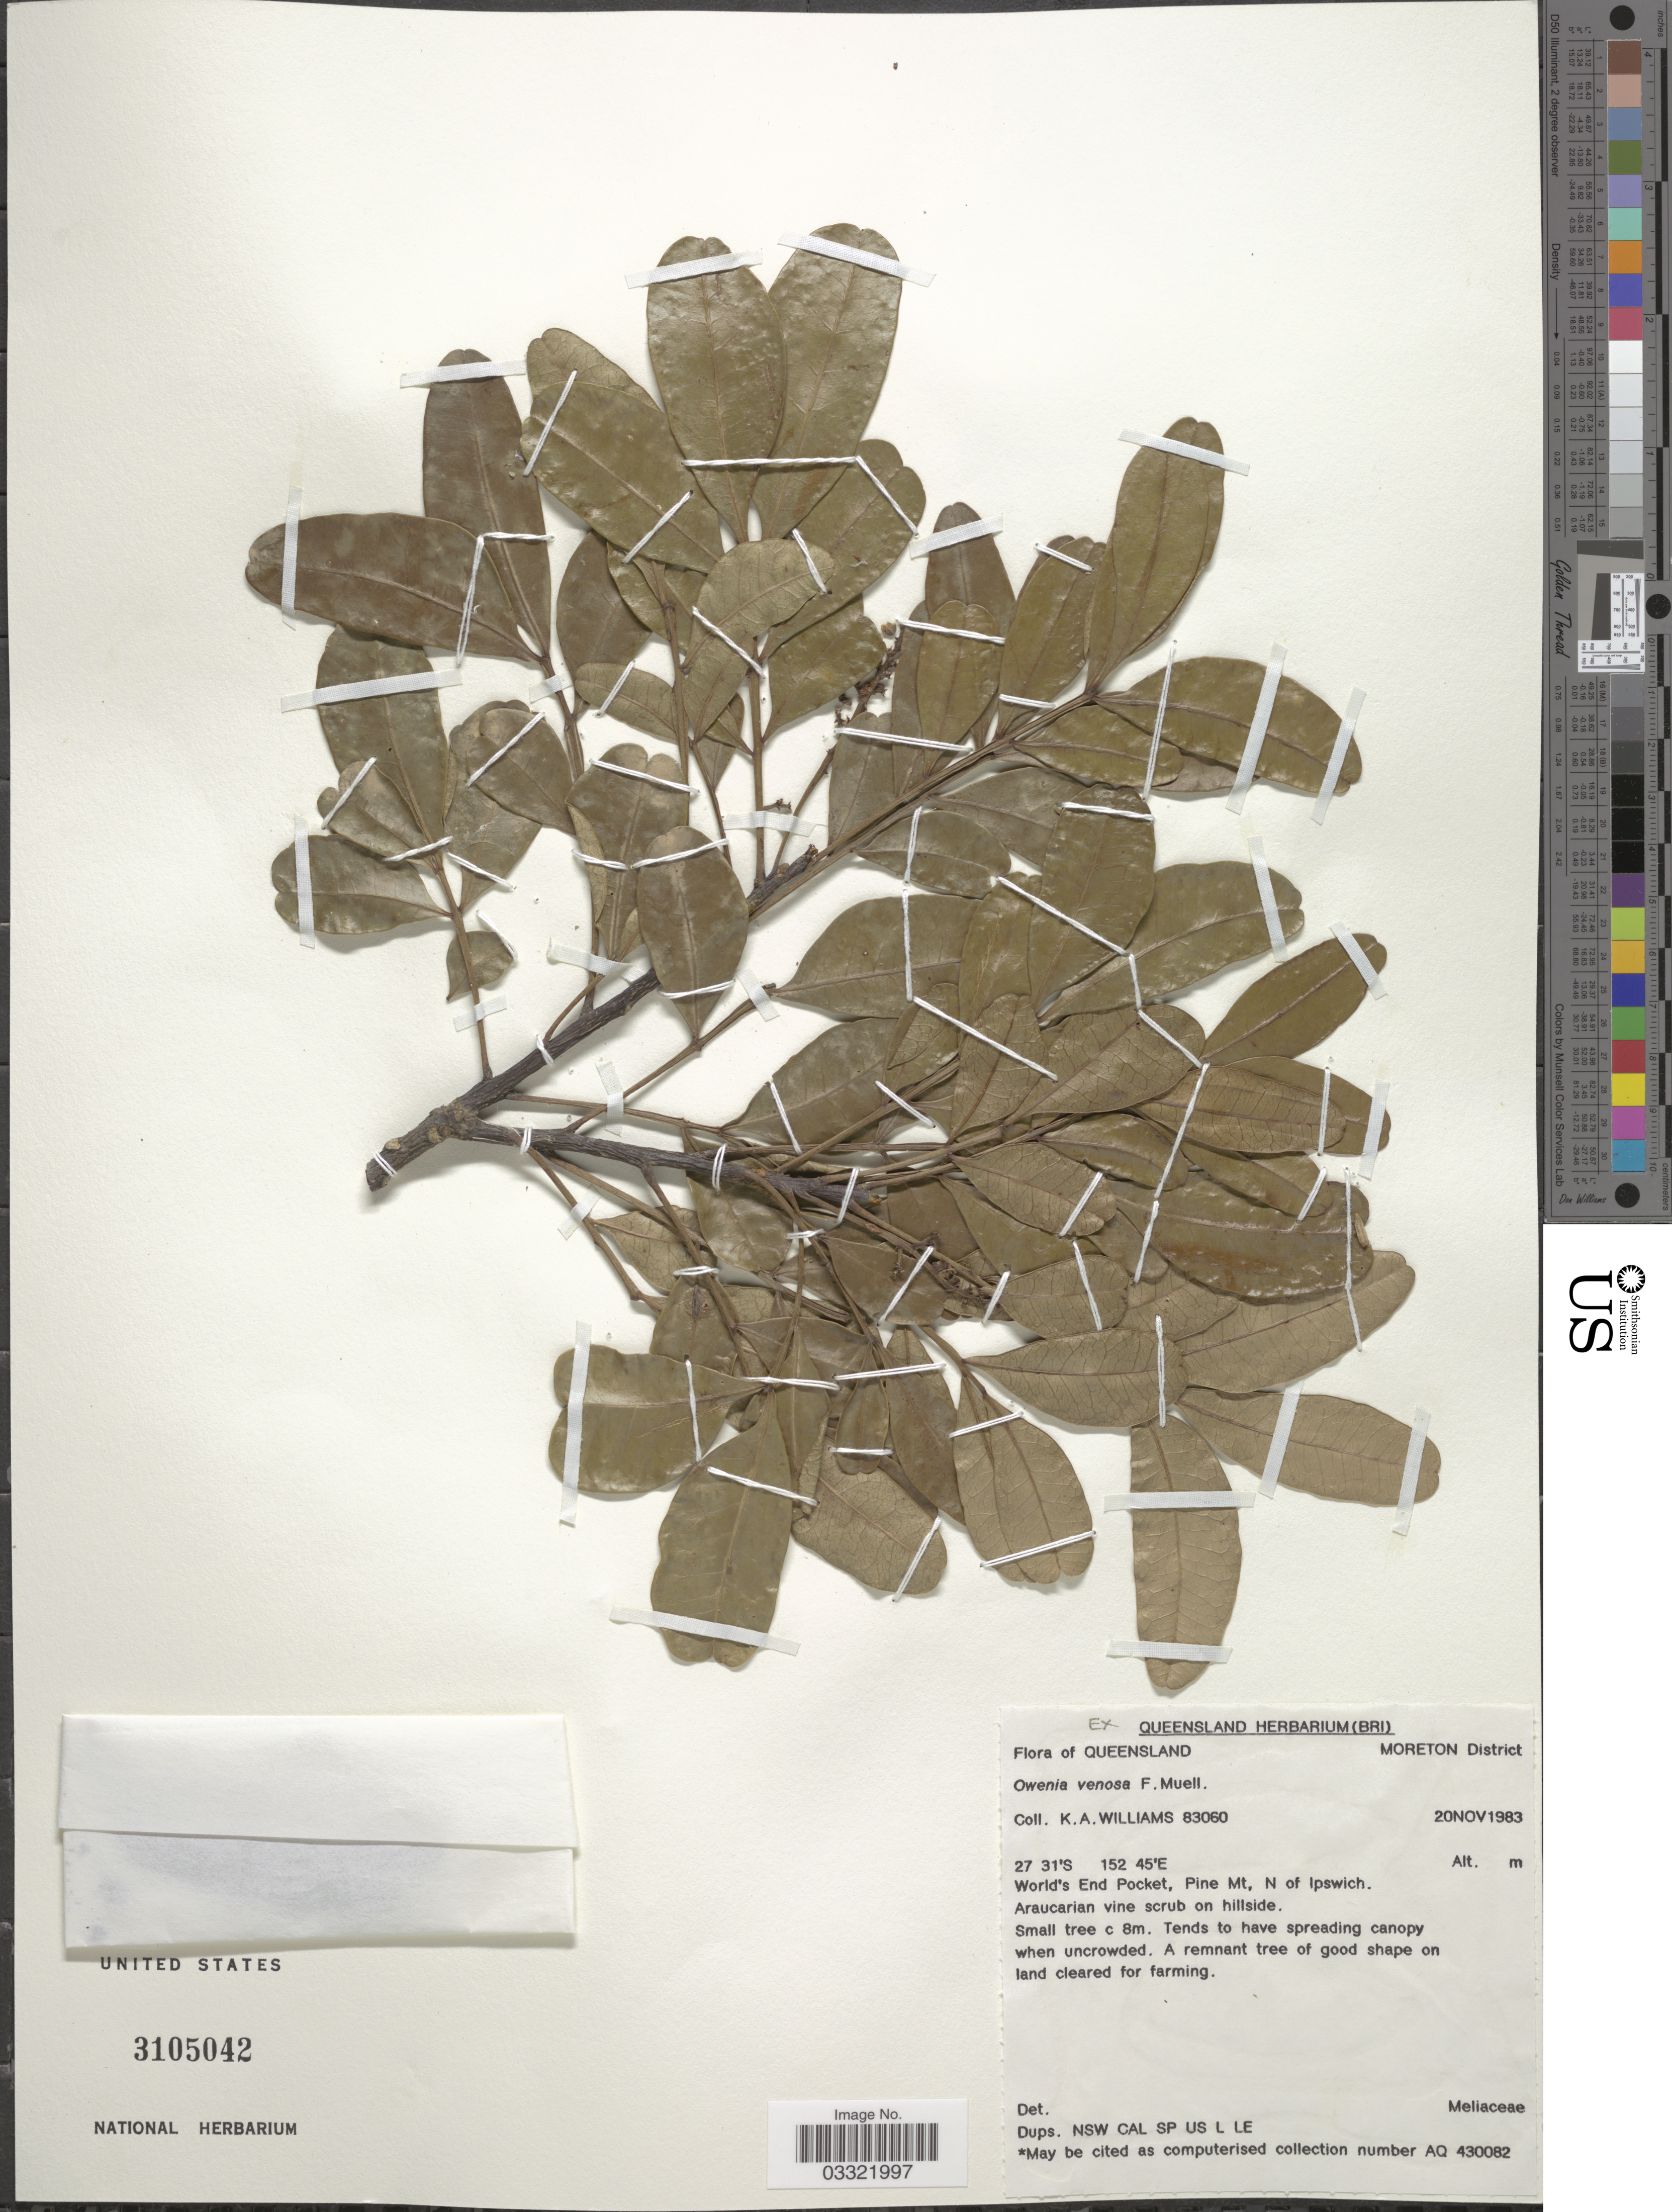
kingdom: Plantae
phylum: Tracheophyta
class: Magnoliopsida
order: Sapindales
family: Meliaceae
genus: Owenia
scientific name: Owenia venosa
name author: F. Muell.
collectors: K. Williams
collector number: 83060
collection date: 1983-11-20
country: Australia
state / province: Queensland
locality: Moreton District, World's End Pocket, Pine Mt, N of Ipswisch.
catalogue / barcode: US 3105042